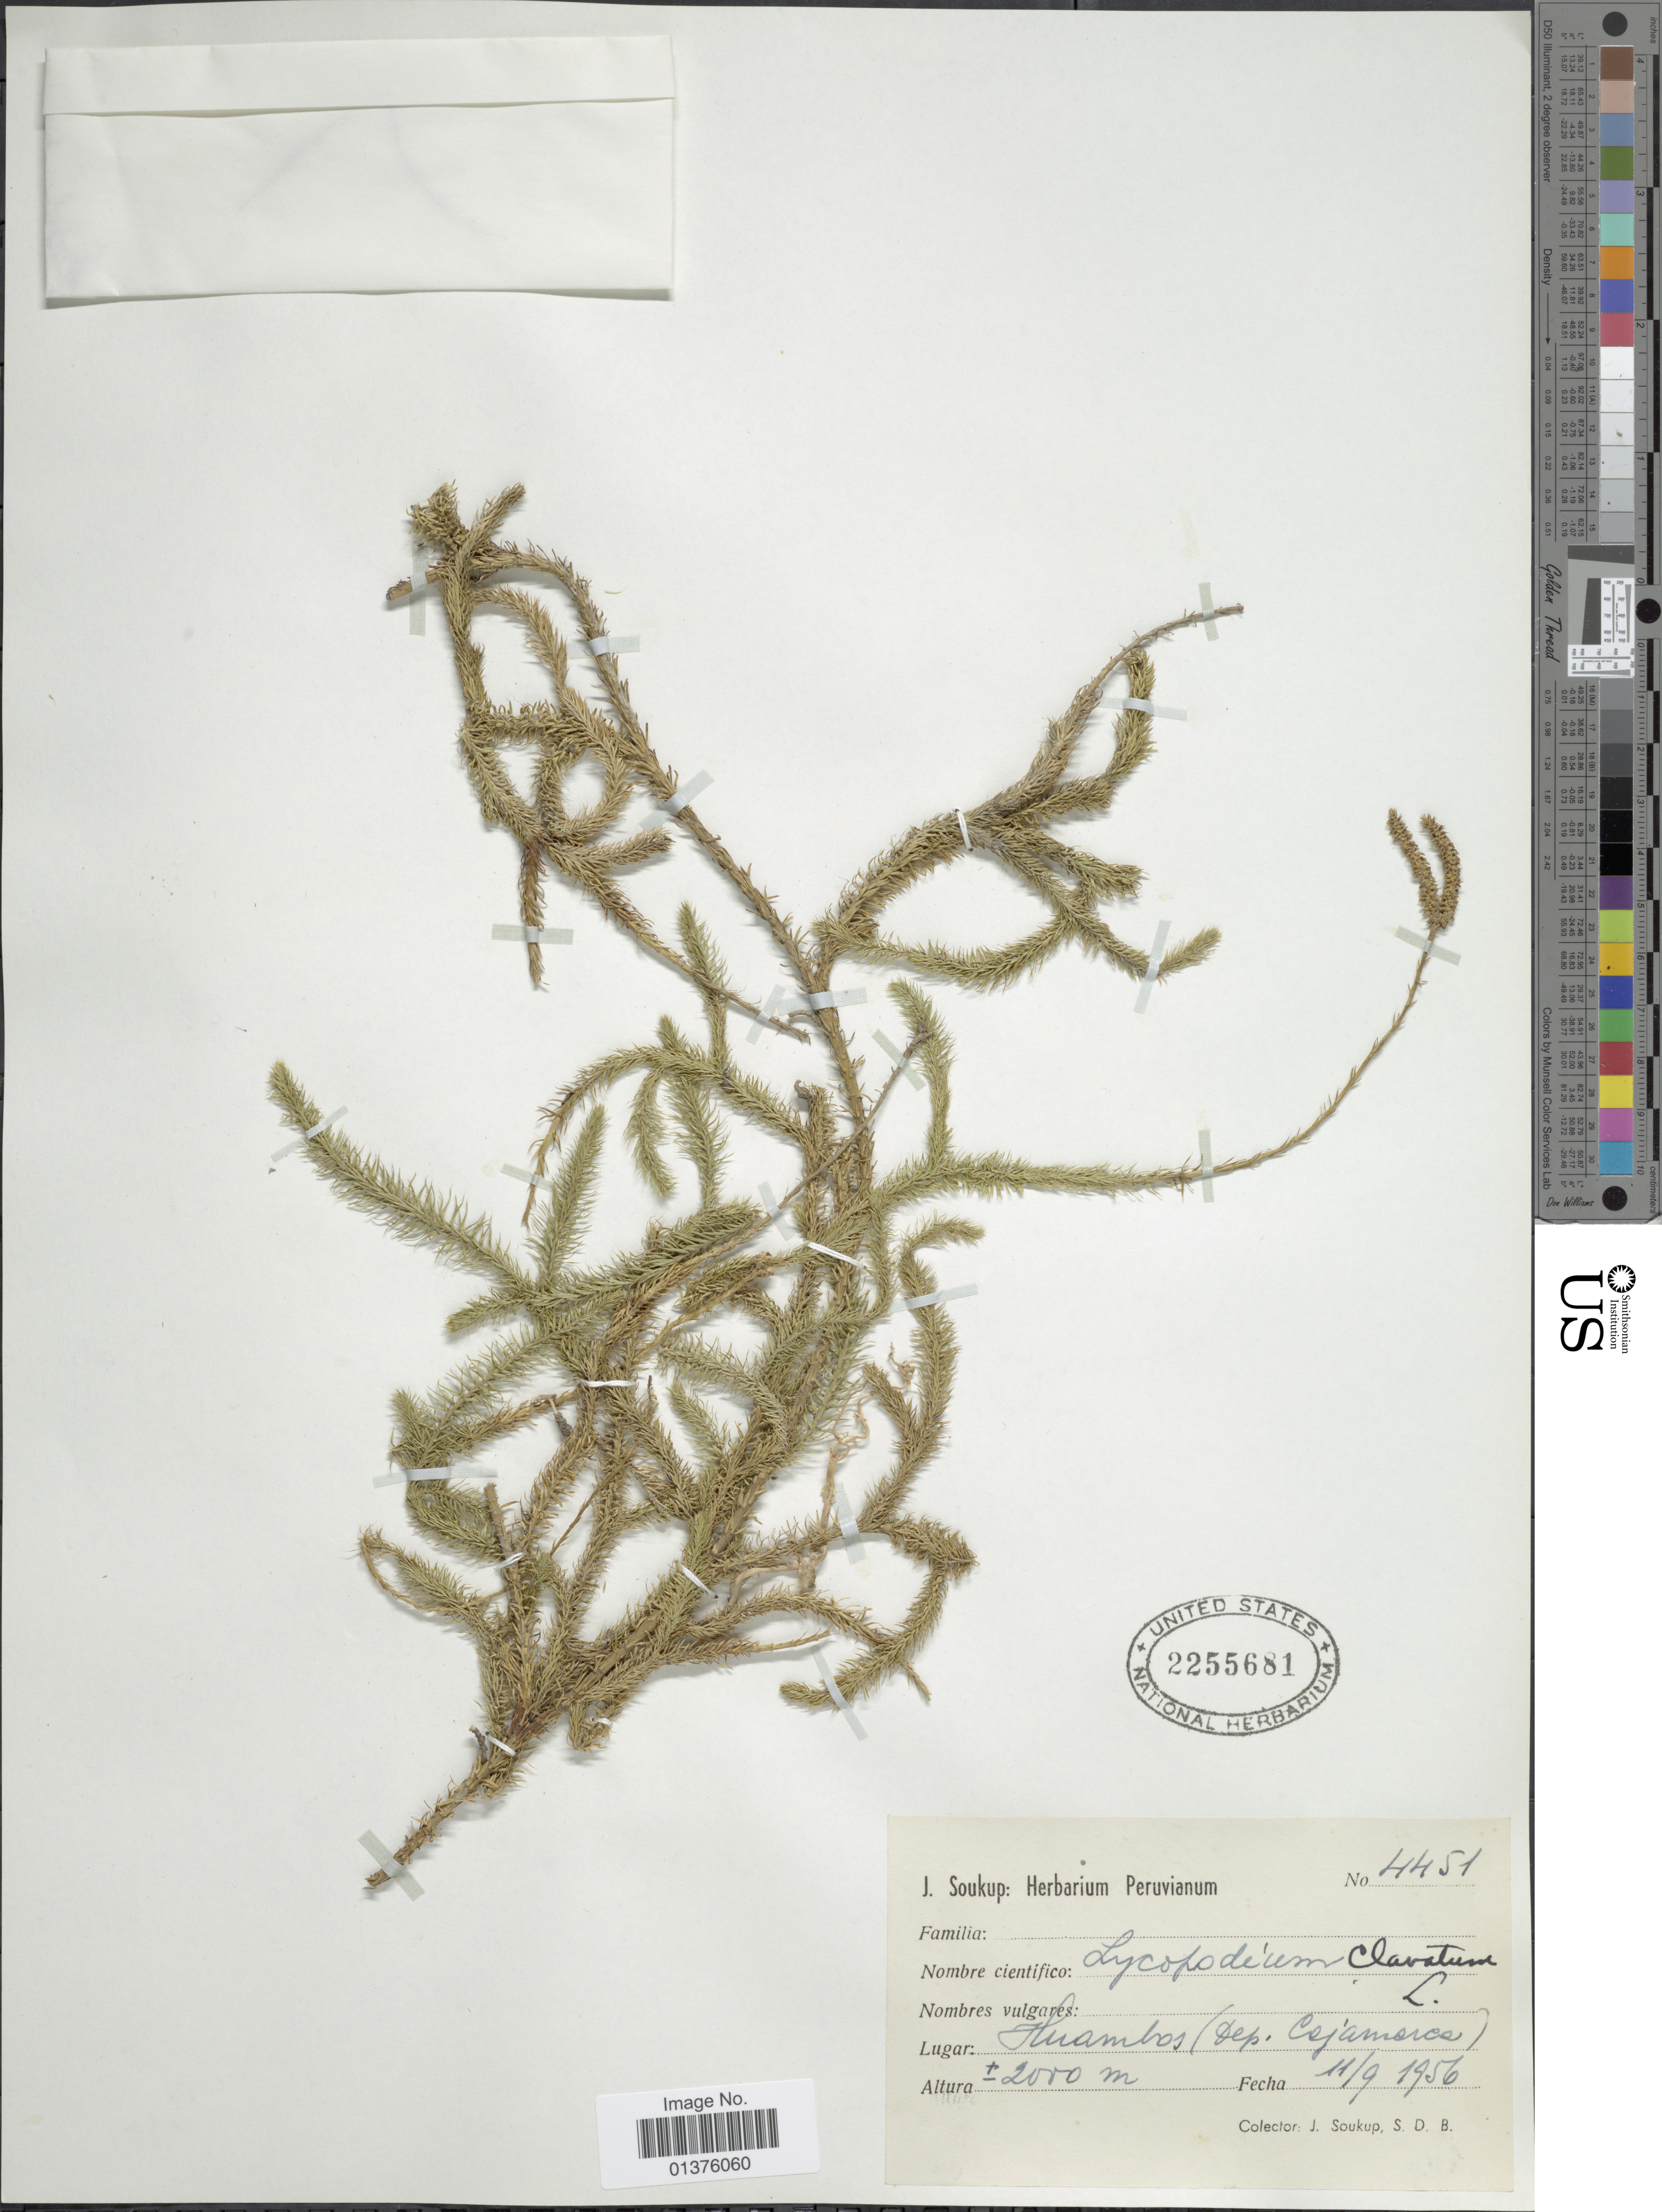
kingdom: Plantae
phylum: Tracheophyta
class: Lycopodiopsida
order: Lycopodiales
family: Lycopodiaceae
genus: Lycopodium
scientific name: Lycopodium clavatum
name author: L.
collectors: J. Soukop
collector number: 4451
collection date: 1956-09-11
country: Peru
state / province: Cajamarca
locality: Huambos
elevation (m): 2000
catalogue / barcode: US 2255681